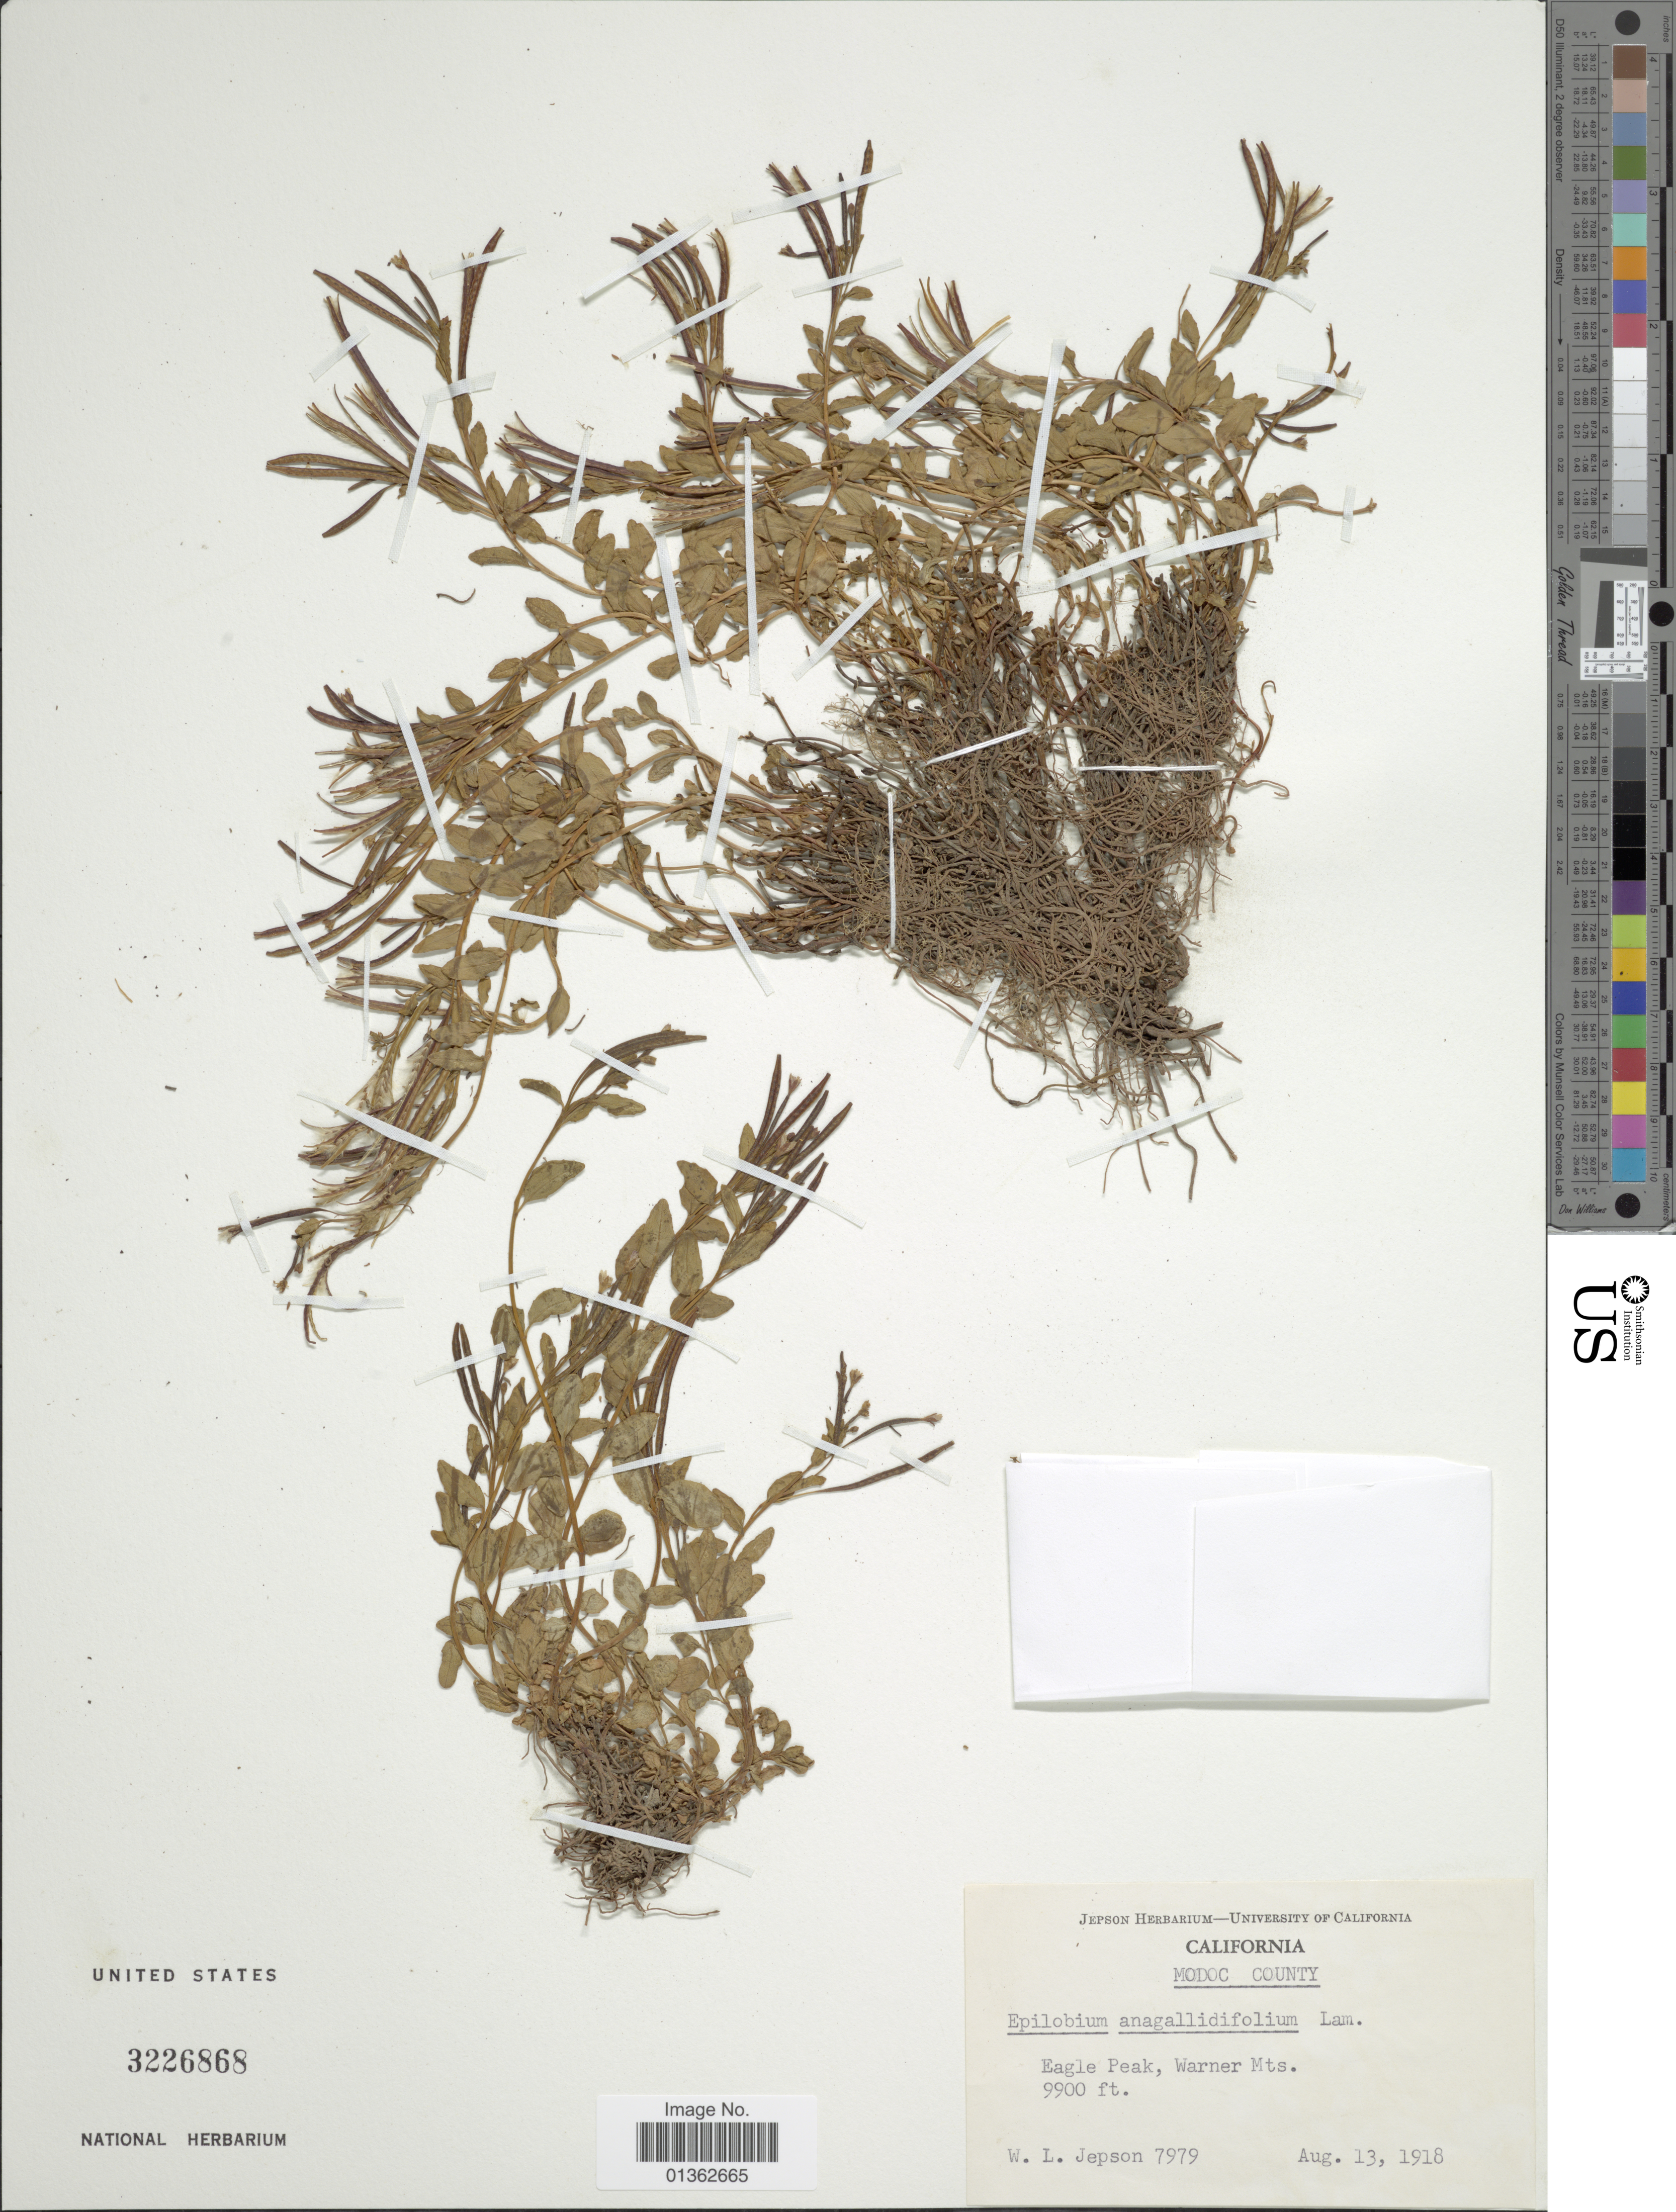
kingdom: Plantae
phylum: Tracheophyta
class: Magnoliopsida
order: Myrtales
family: Onagraceae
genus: Epilobium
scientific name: Epilobium anagallidifolium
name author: Lam.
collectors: W. L. Jepson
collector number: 7979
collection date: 1918-08-13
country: United States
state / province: California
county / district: Modoc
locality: Modoc County. Eagle Peak, Warner Mts.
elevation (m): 3018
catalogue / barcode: US 3226868